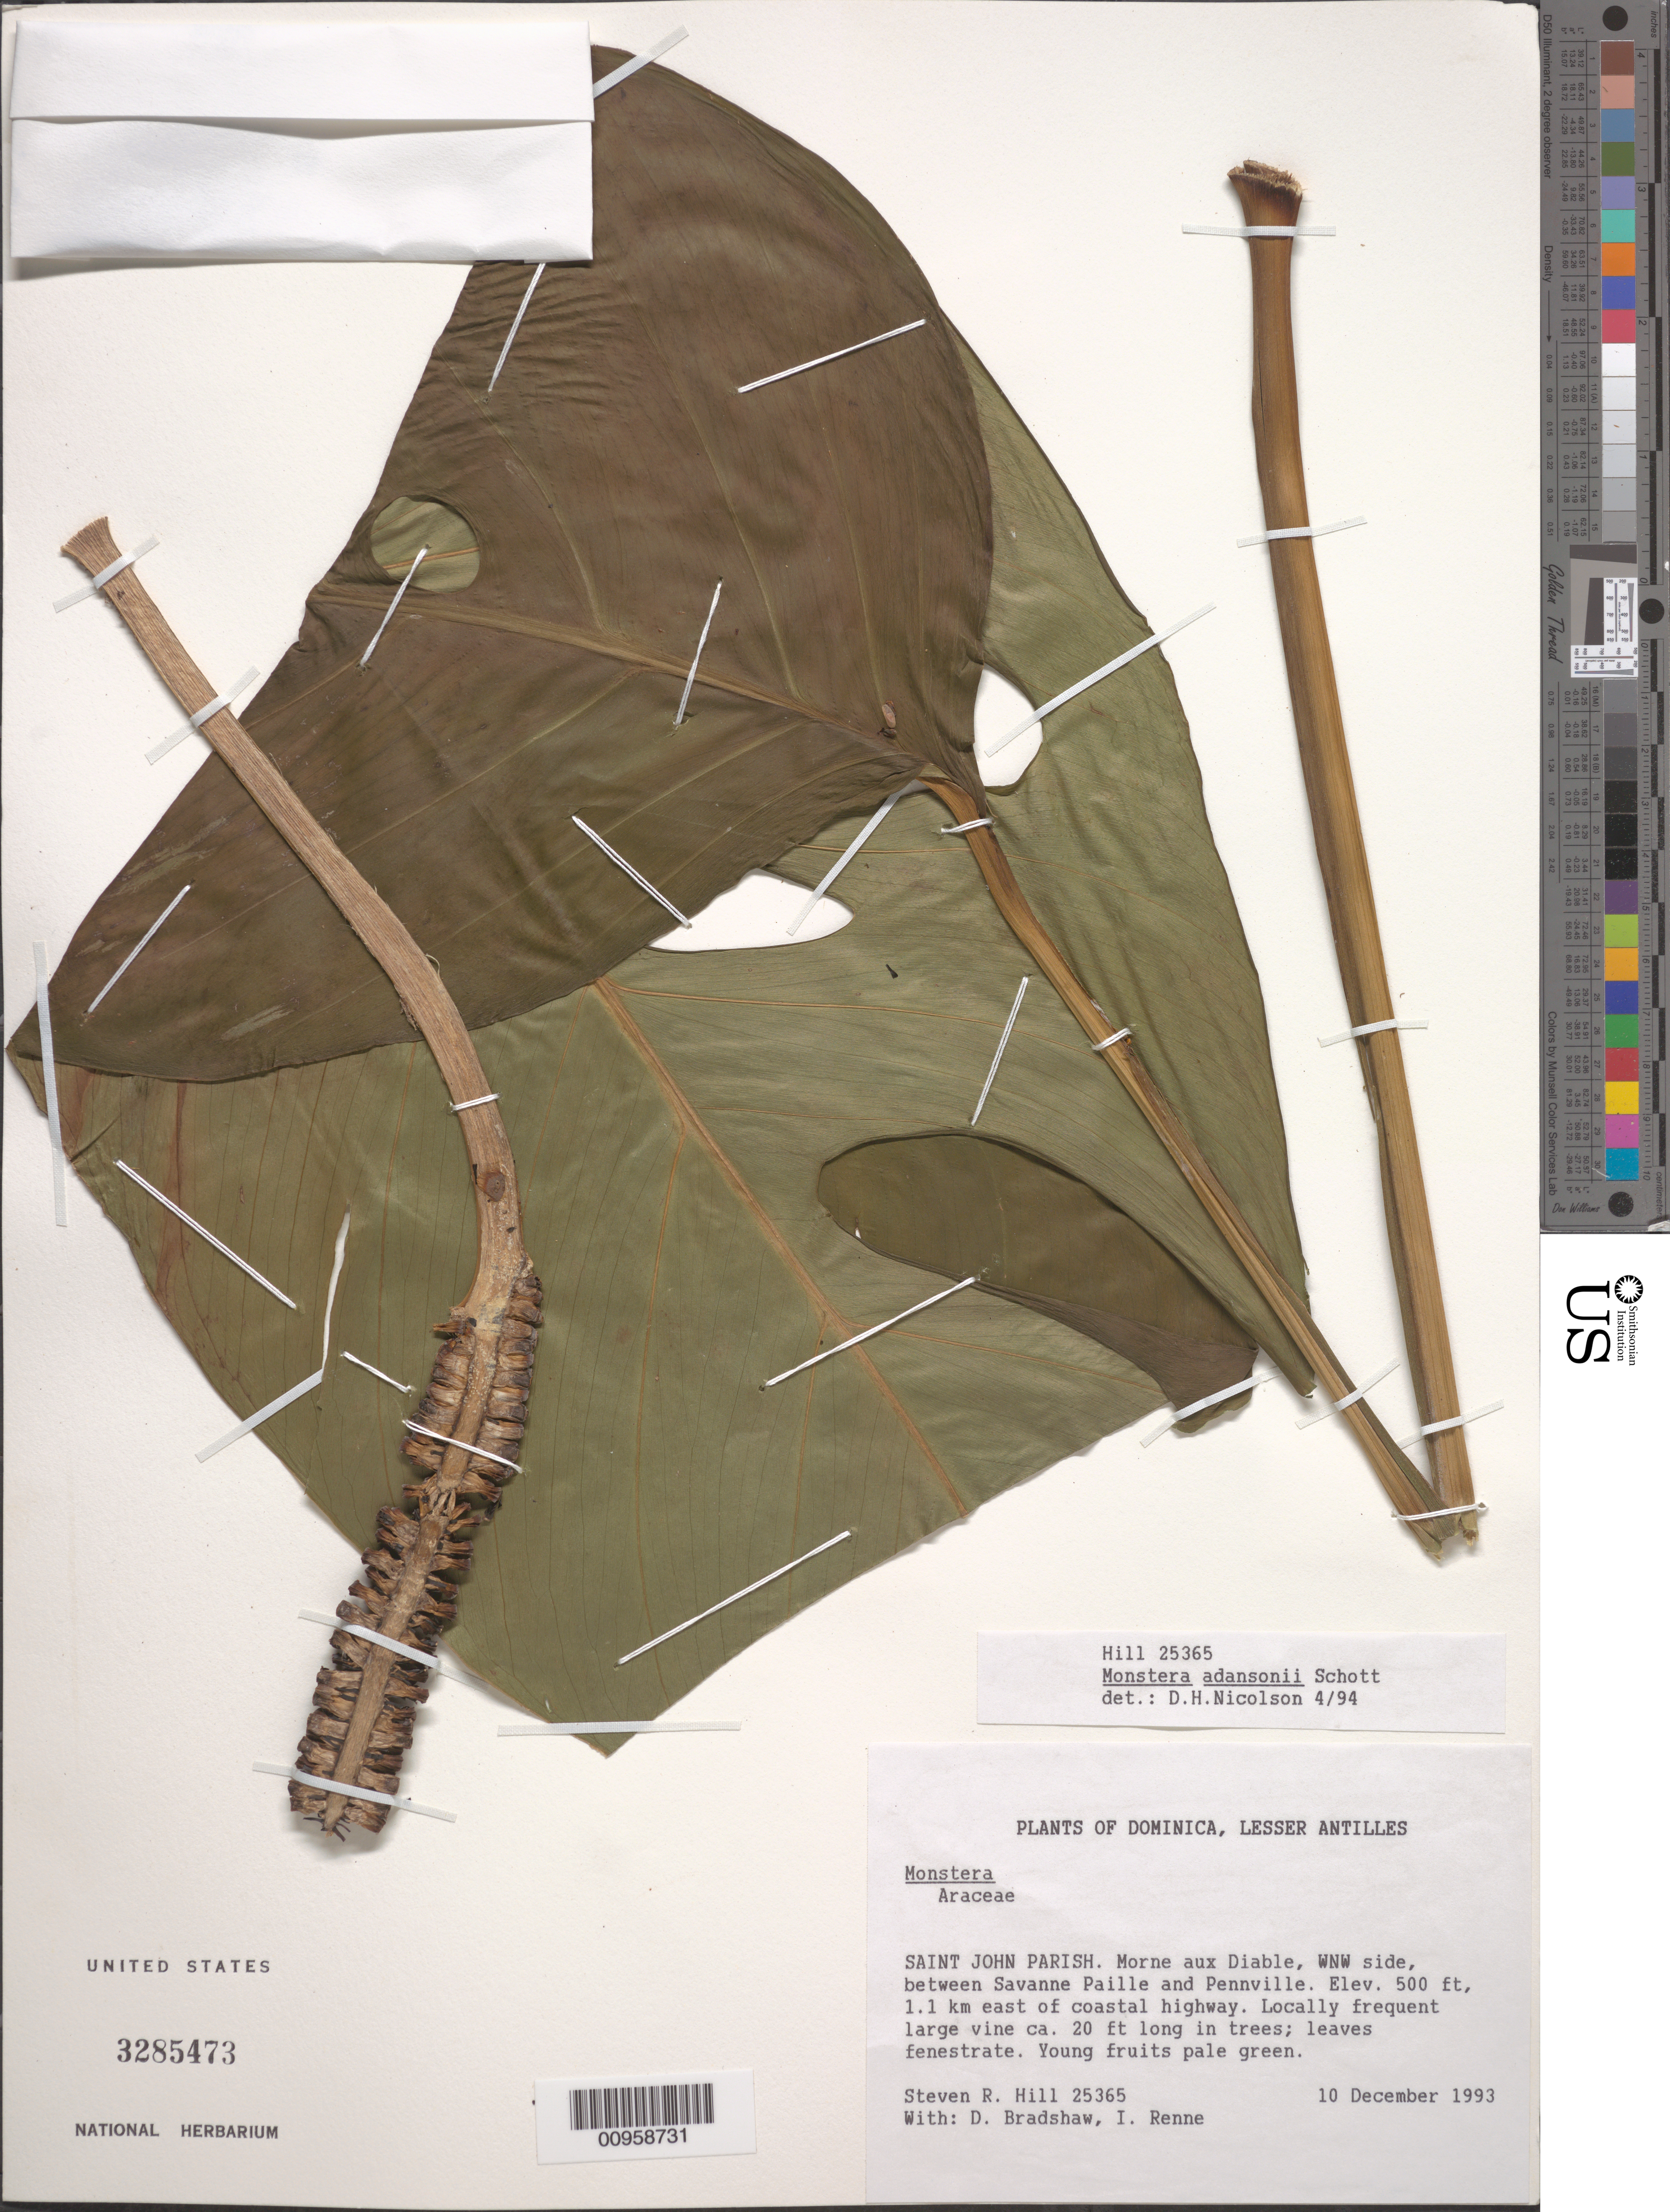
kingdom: Plantae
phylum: Tracheophyta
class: Liliopsida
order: Alismatales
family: Araceae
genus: Monstera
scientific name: Monstera adansonii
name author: Schott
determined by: Nicolson, Dan H.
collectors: S. R. Hill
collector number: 25365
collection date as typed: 10 Dec 1993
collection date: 1993-12-10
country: Dominica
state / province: St. John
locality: Morne aux Diable, WNW side, between Savanne Paille and Pennville; 1.1 km E of coastal highway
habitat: In trees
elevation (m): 152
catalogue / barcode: US 3285473